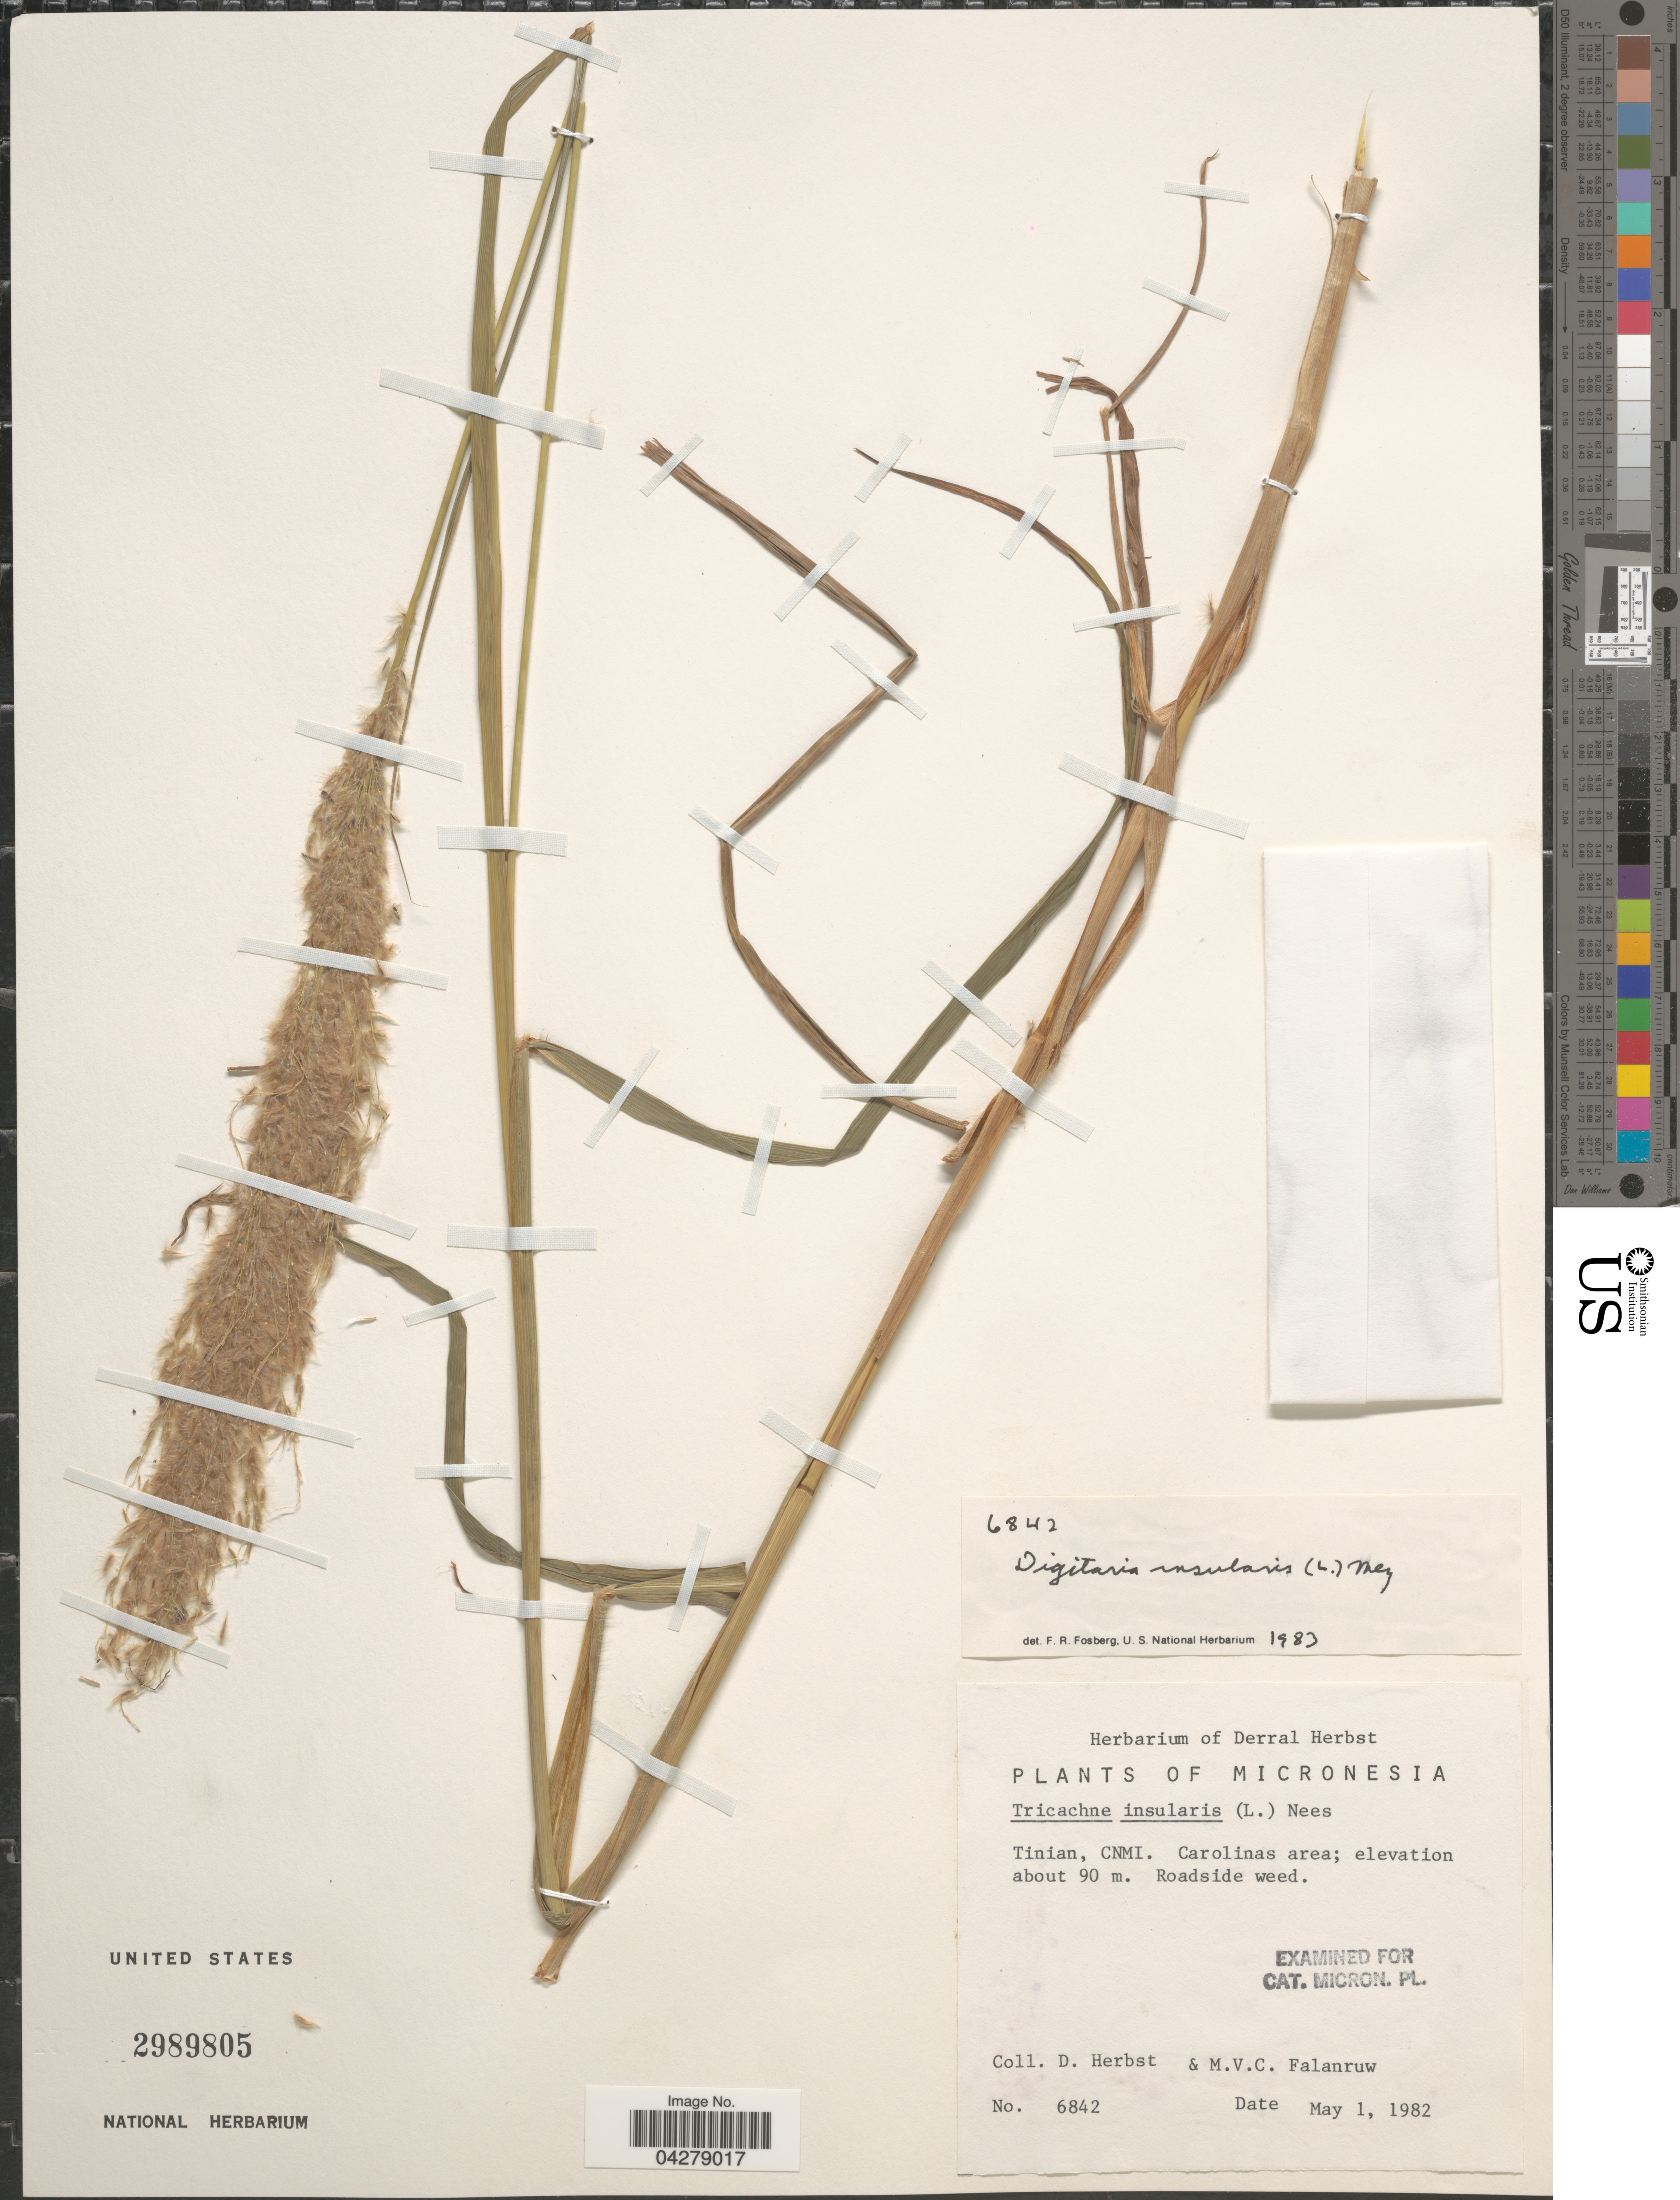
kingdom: Plantae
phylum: Tracheophyta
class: Liliopsida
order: Poales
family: Poaceae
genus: Digitaria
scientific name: Digitaria insularis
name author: (L.) Fedde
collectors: D. Herbst & M. V. Falanruw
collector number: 6842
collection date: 1982-05-01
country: Northern Mariana Islands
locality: Micronesia. CNMI. Carolinas area. Roadside weed.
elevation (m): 90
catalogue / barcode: US 2989805